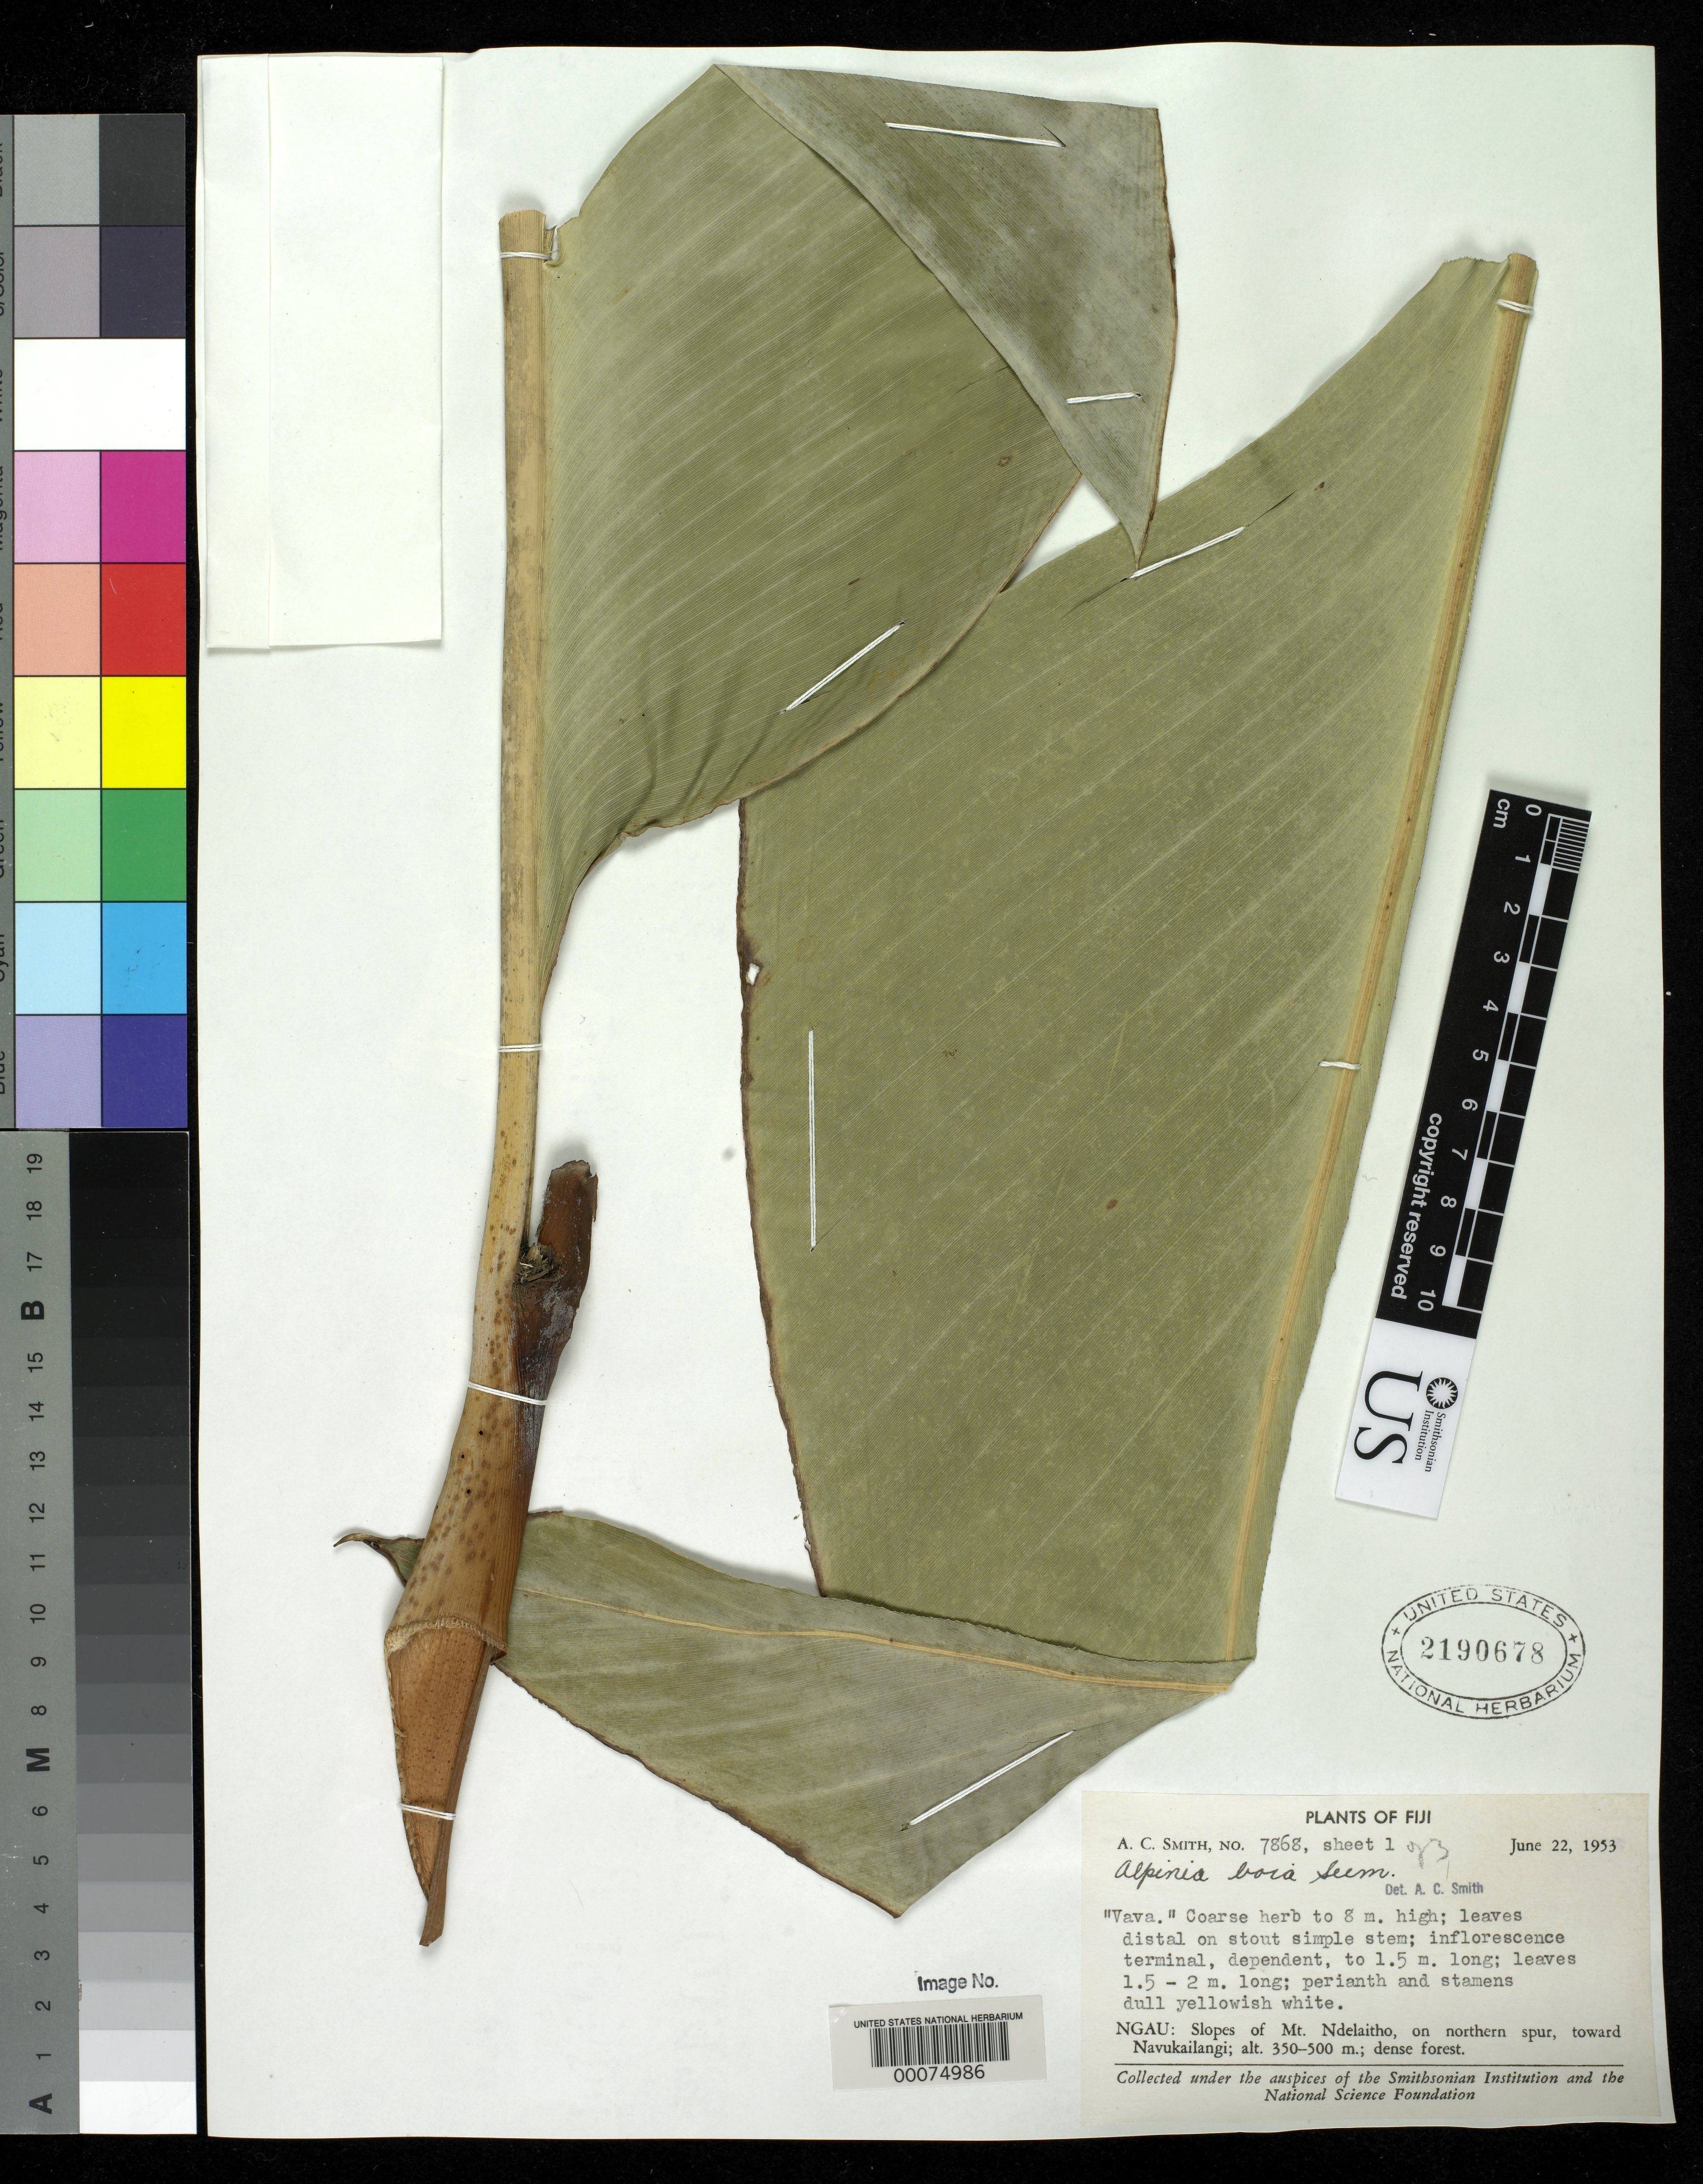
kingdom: Plantae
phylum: Tracheophyta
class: Liliopsida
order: Zingiberales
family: Zingiberaceae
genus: Alpinia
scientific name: Alpinia boia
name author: Seem.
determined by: Smith, A. C.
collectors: A. C. Smith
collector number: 7868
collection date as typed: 22 Jun 1953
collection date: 1953-06-22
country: Fiji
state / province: Eastern Division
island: Gau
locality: Ngau, slopes of Mt. Ndelaitho, on northern spur, toward Navukailangi. [Ngau I. = Gau I.] [Lomaiviti Is.]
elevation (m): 350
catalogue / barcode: US 2190678